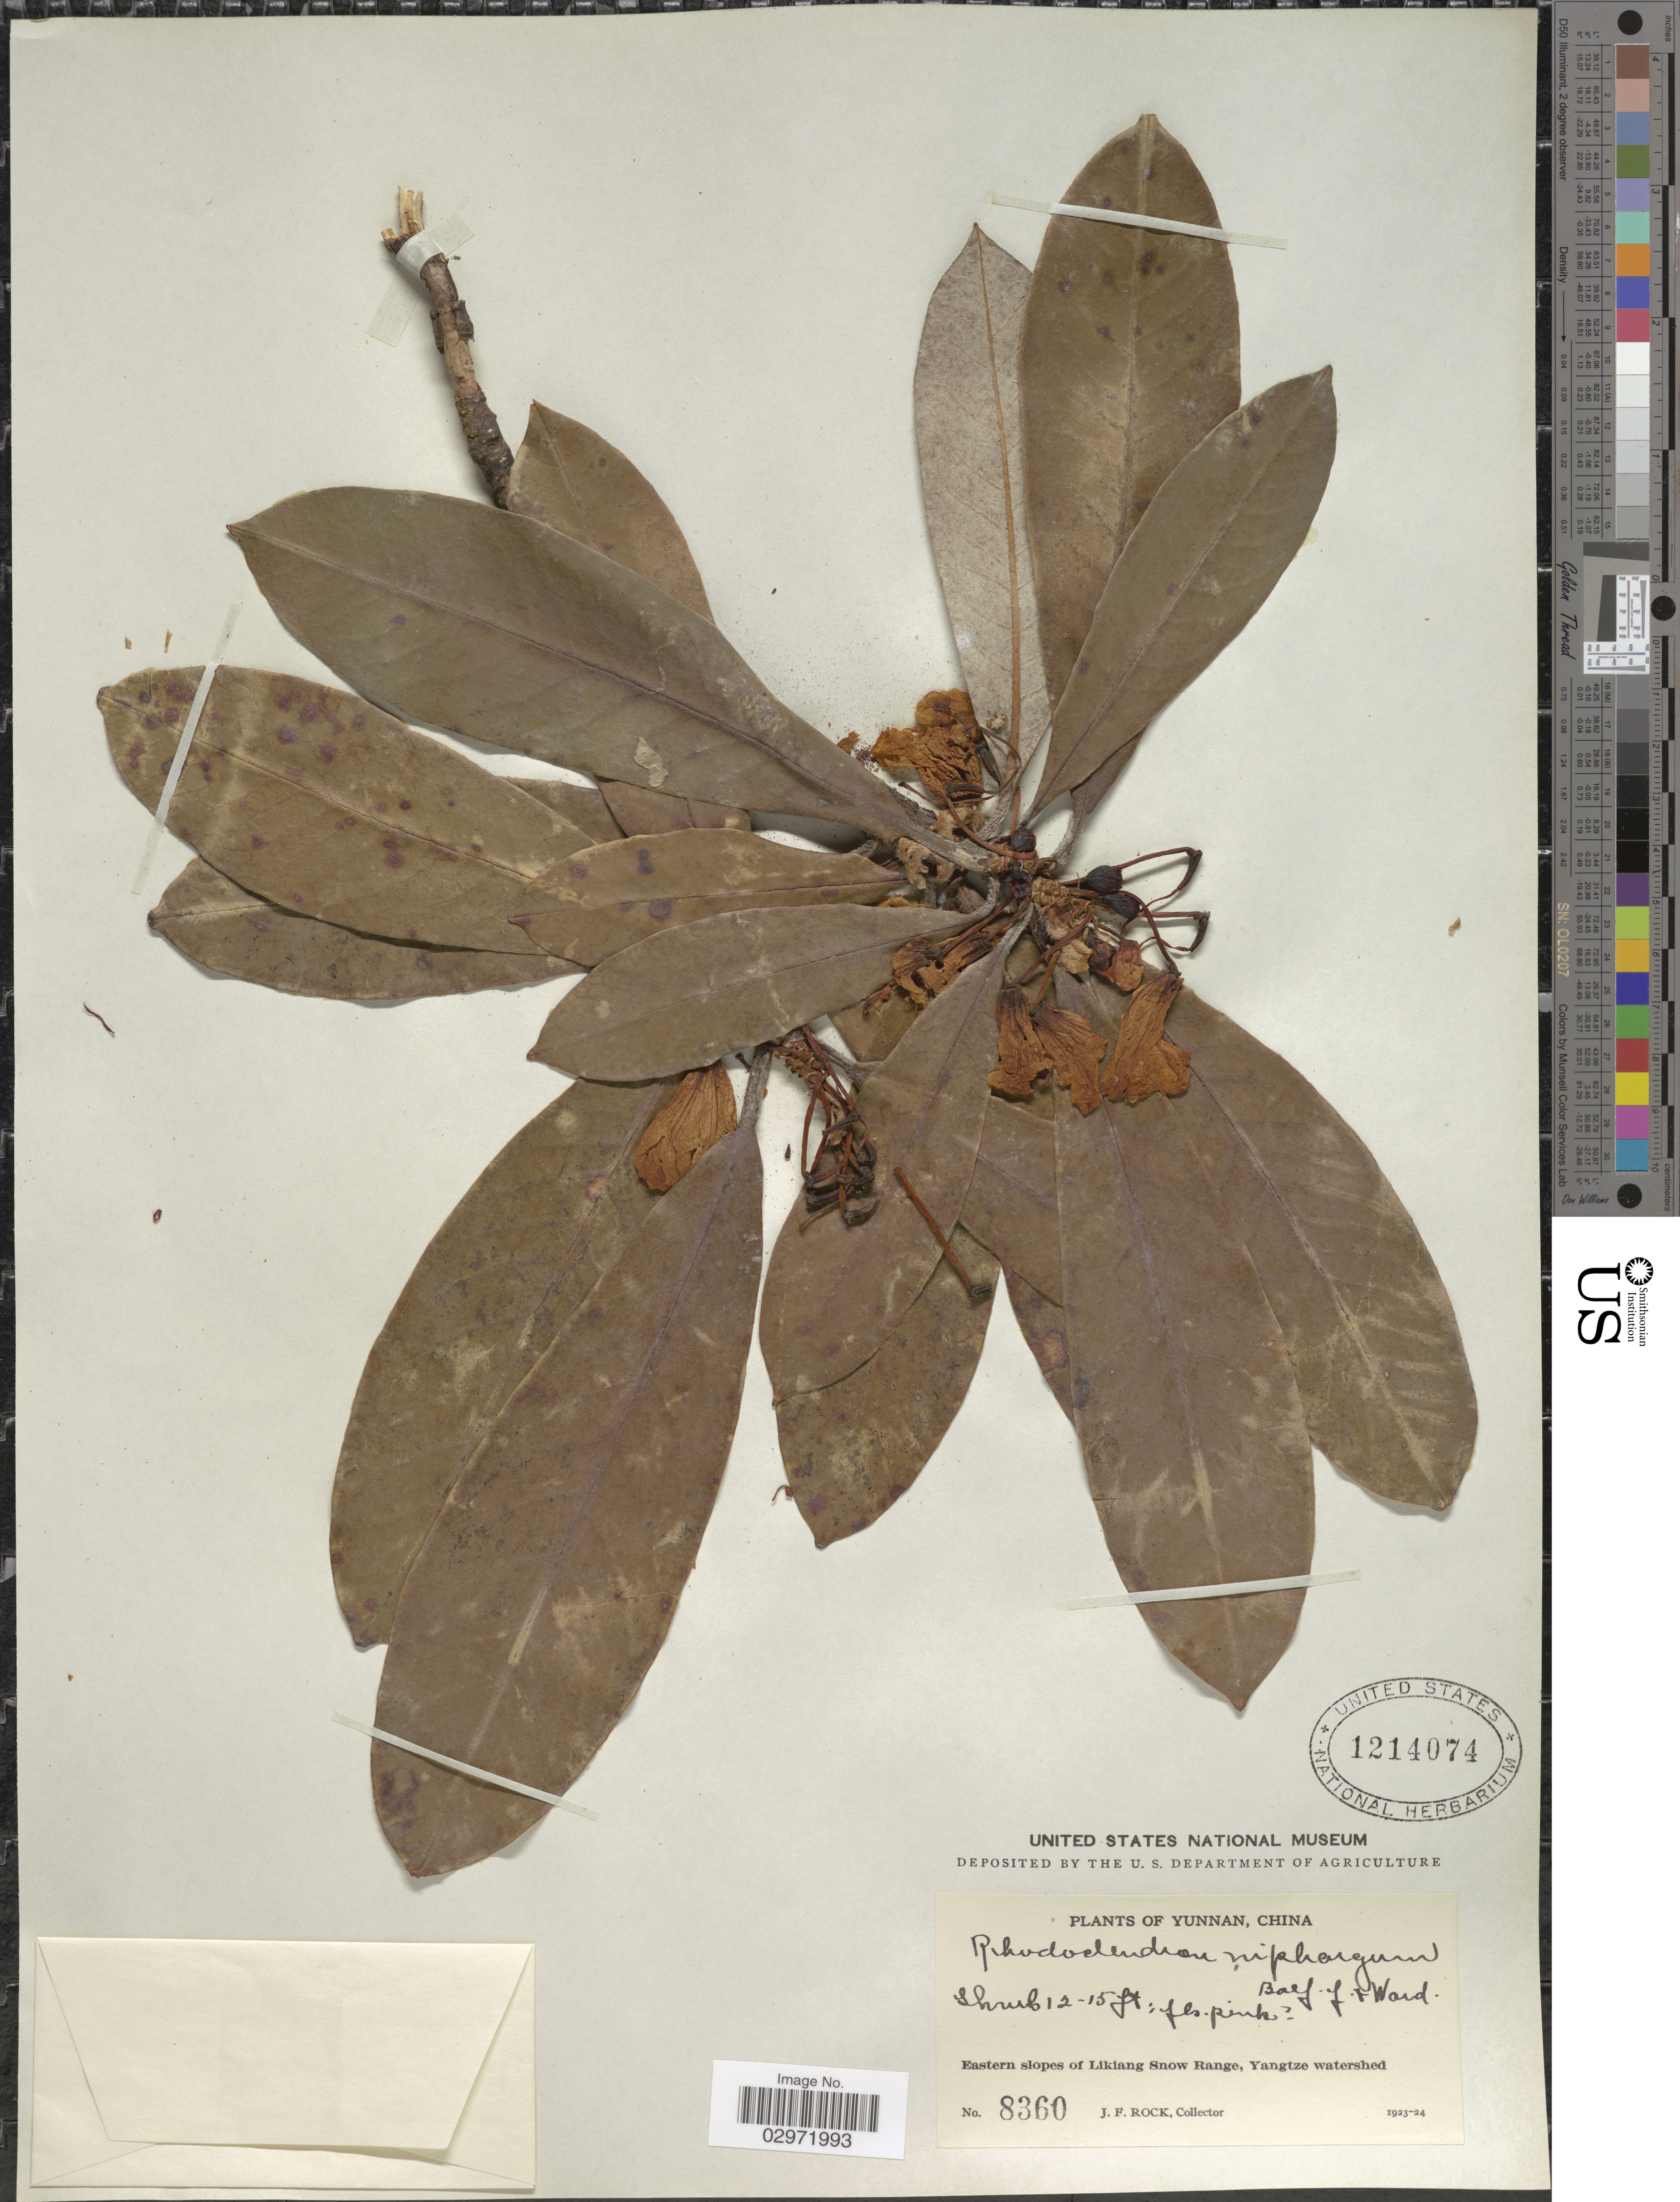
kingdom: Plantae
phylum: Tracheophyta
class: Magnoliopsida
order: Ericales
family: Ericaceae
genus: Rhododendron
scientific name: Rhododendron niphargum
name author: Balf. f. & Kingdon-Ward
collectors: J. Rock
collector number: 8360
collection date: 1923/1924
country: China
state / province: Yunnan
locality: Eastern slopes of Likiang Snow Range, Yangtze watershed.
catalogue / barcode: US 1214074